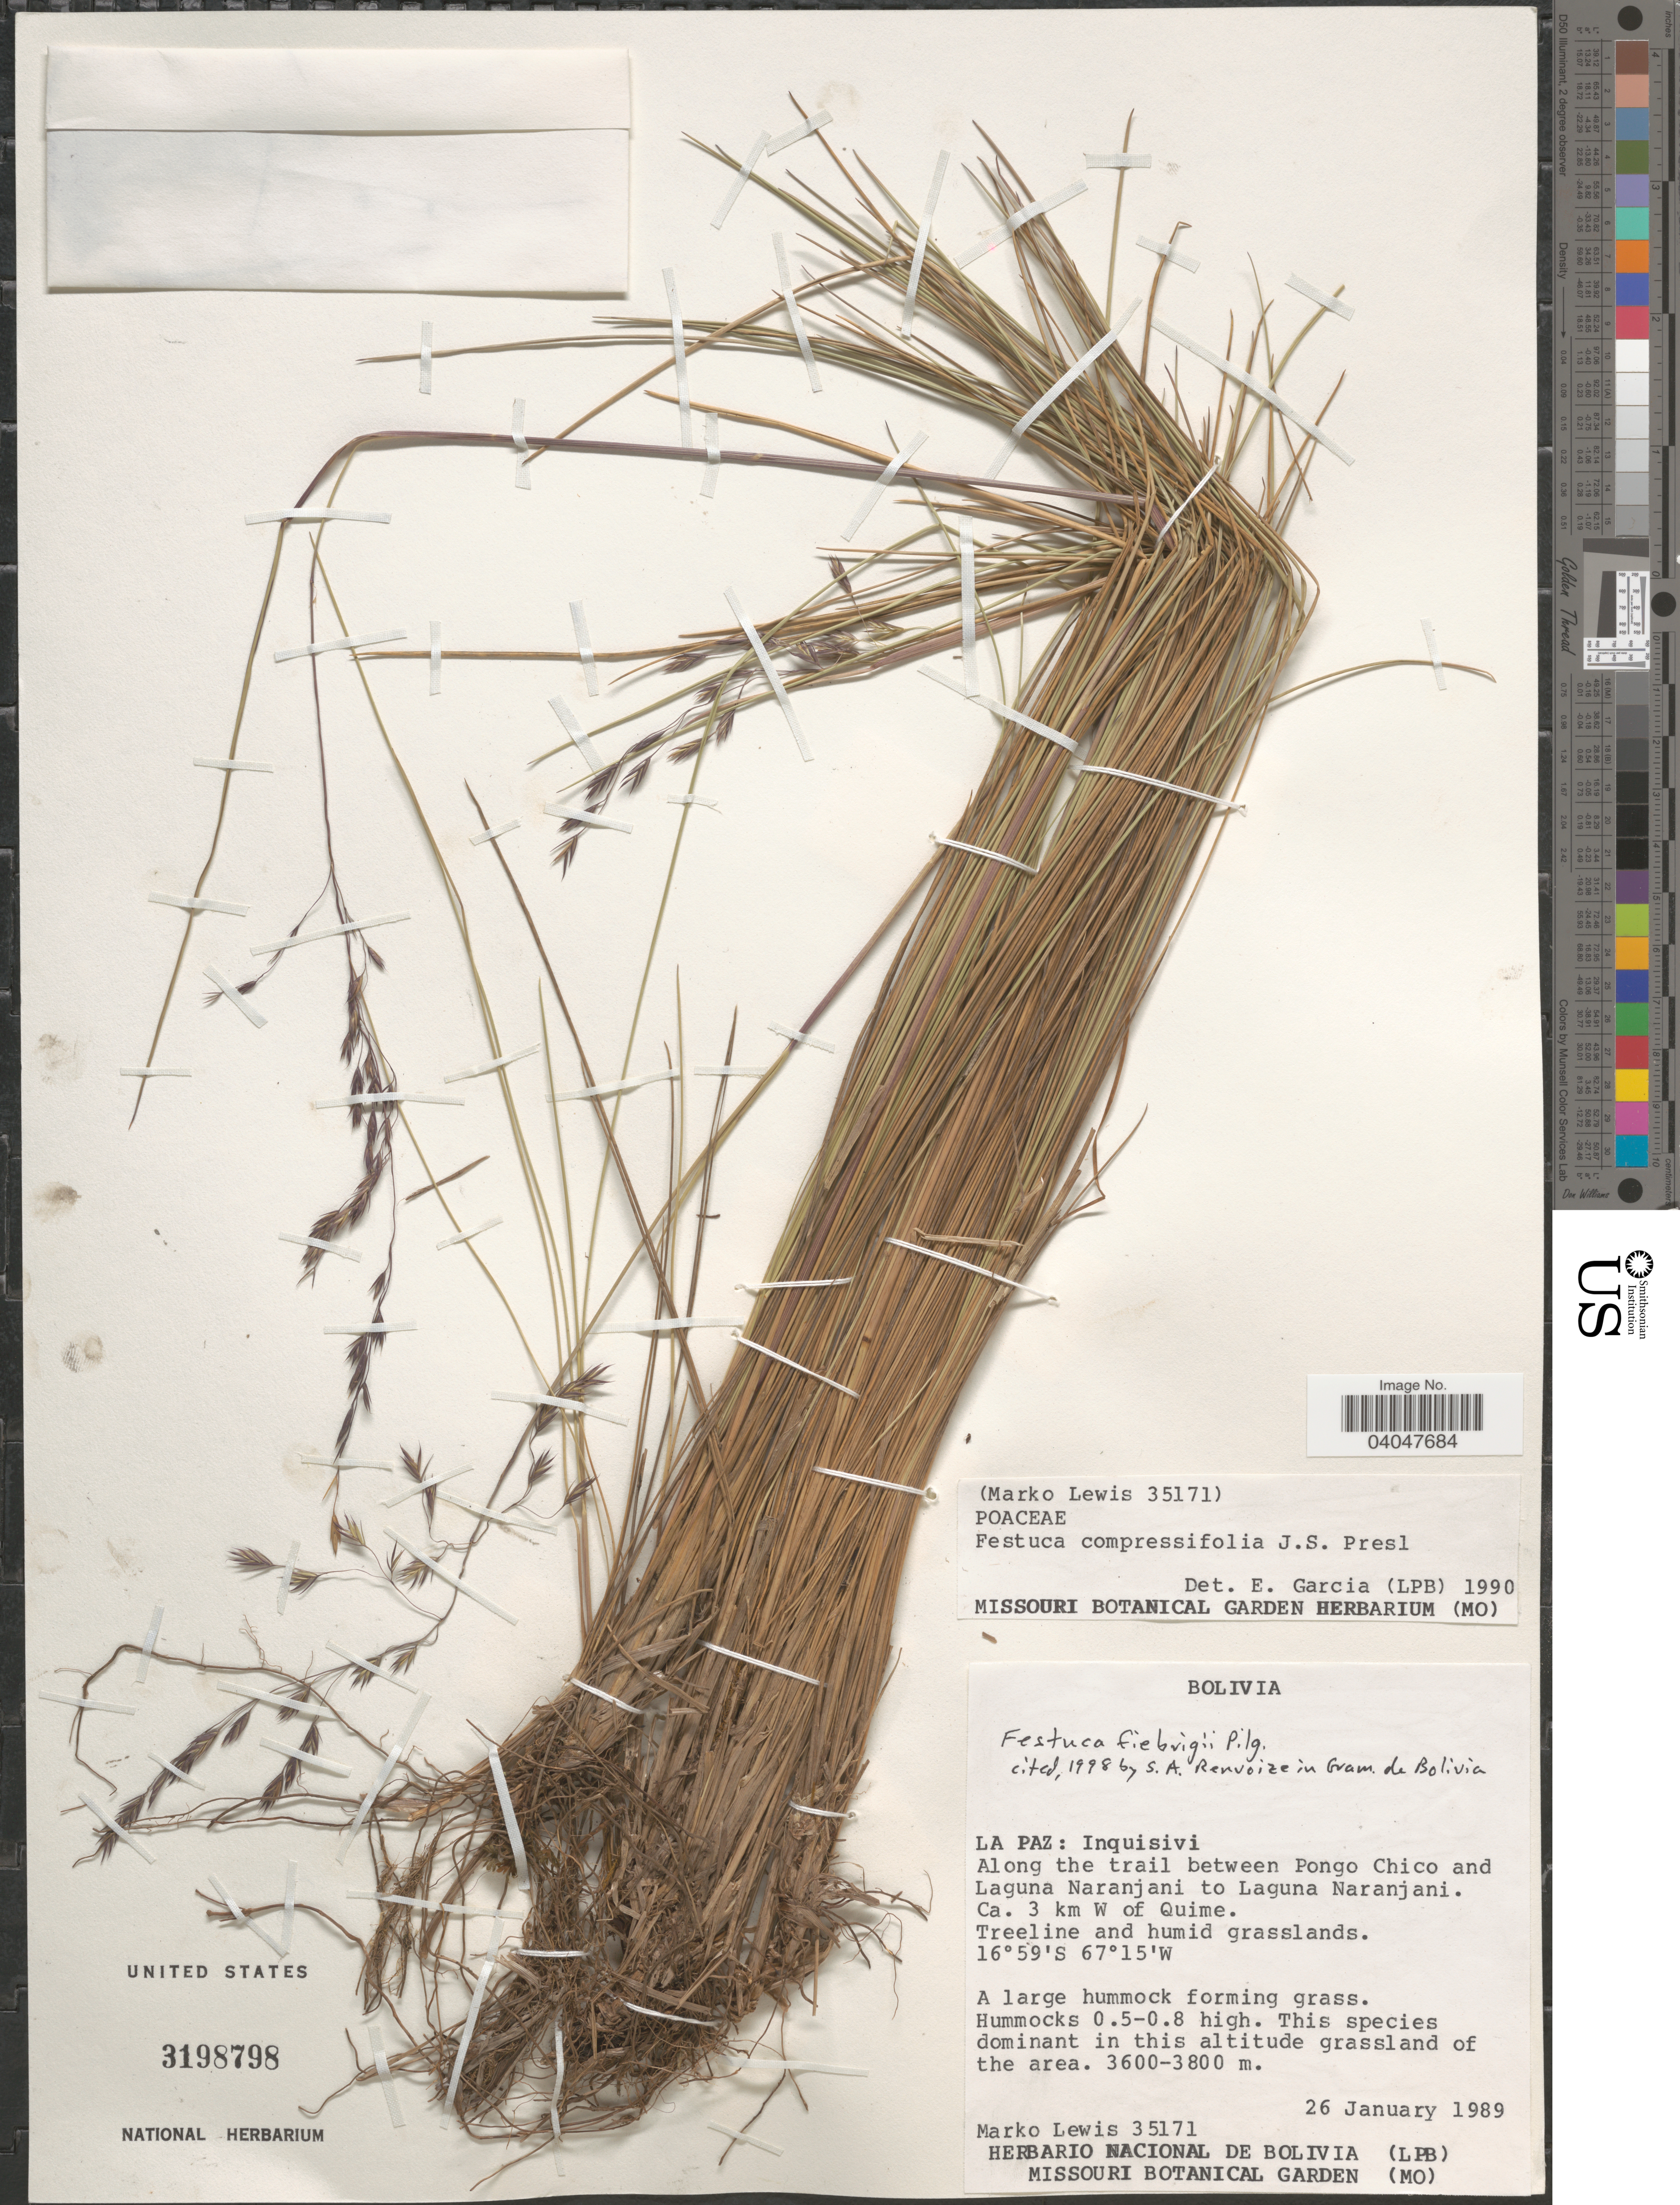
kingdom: Plantae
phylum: Tracheophyta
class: Liliopsida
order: Poales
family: Poaceae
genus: Festuca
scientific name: Festuca fiebrigii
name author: Pilg.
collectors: M. A. Lewis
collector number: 35171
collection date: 1989-01-26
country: Bolivia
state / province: La Paz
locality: Inquisivi. Along the trail between Pongo Chico and Laguna Naranjani to Laguna Naranjani. Ca. 3 km W of Quime.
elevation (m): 3600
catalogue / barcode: US 3198798